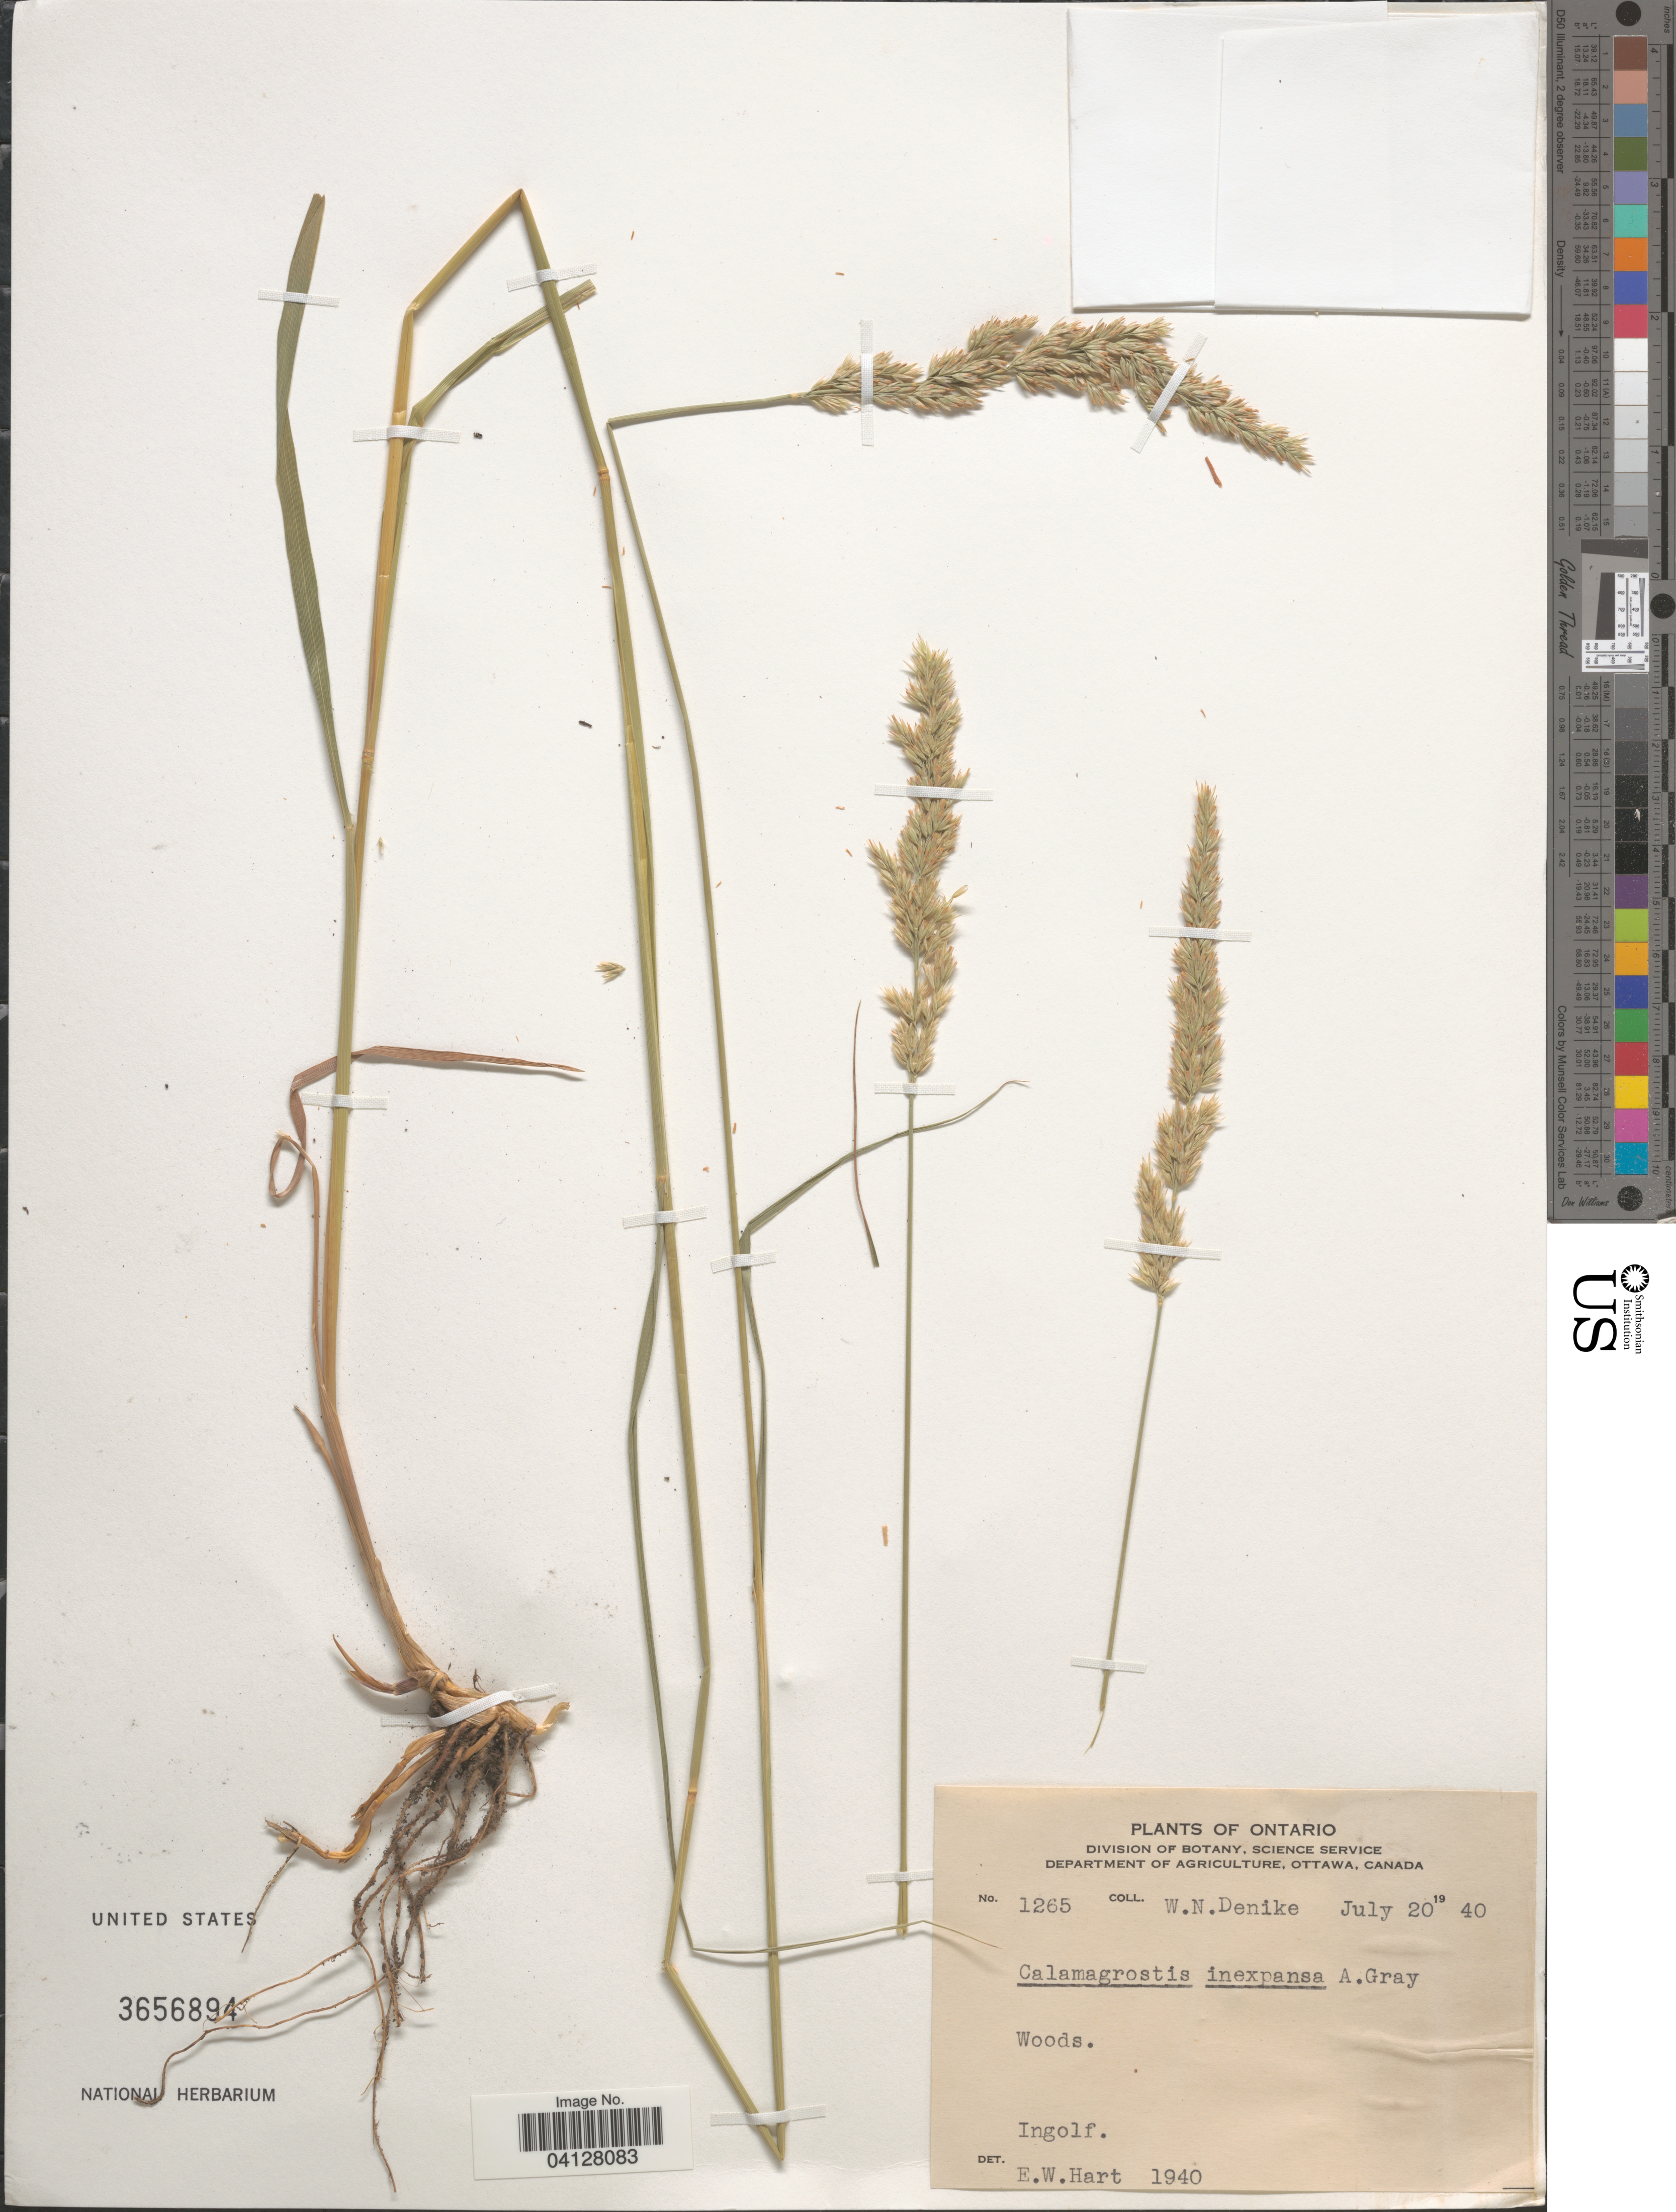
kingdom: Plantae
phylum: Tracheophyta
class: Liliopsida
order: Poales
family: Poaceae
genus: Calamagrostis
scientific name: Calamagrostis inexpansa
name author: A. Gray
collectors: W. Denike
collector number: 1265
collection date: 1940-07-20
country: Canada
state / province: Ontario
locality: Ingolf.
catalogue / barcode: US 3656894